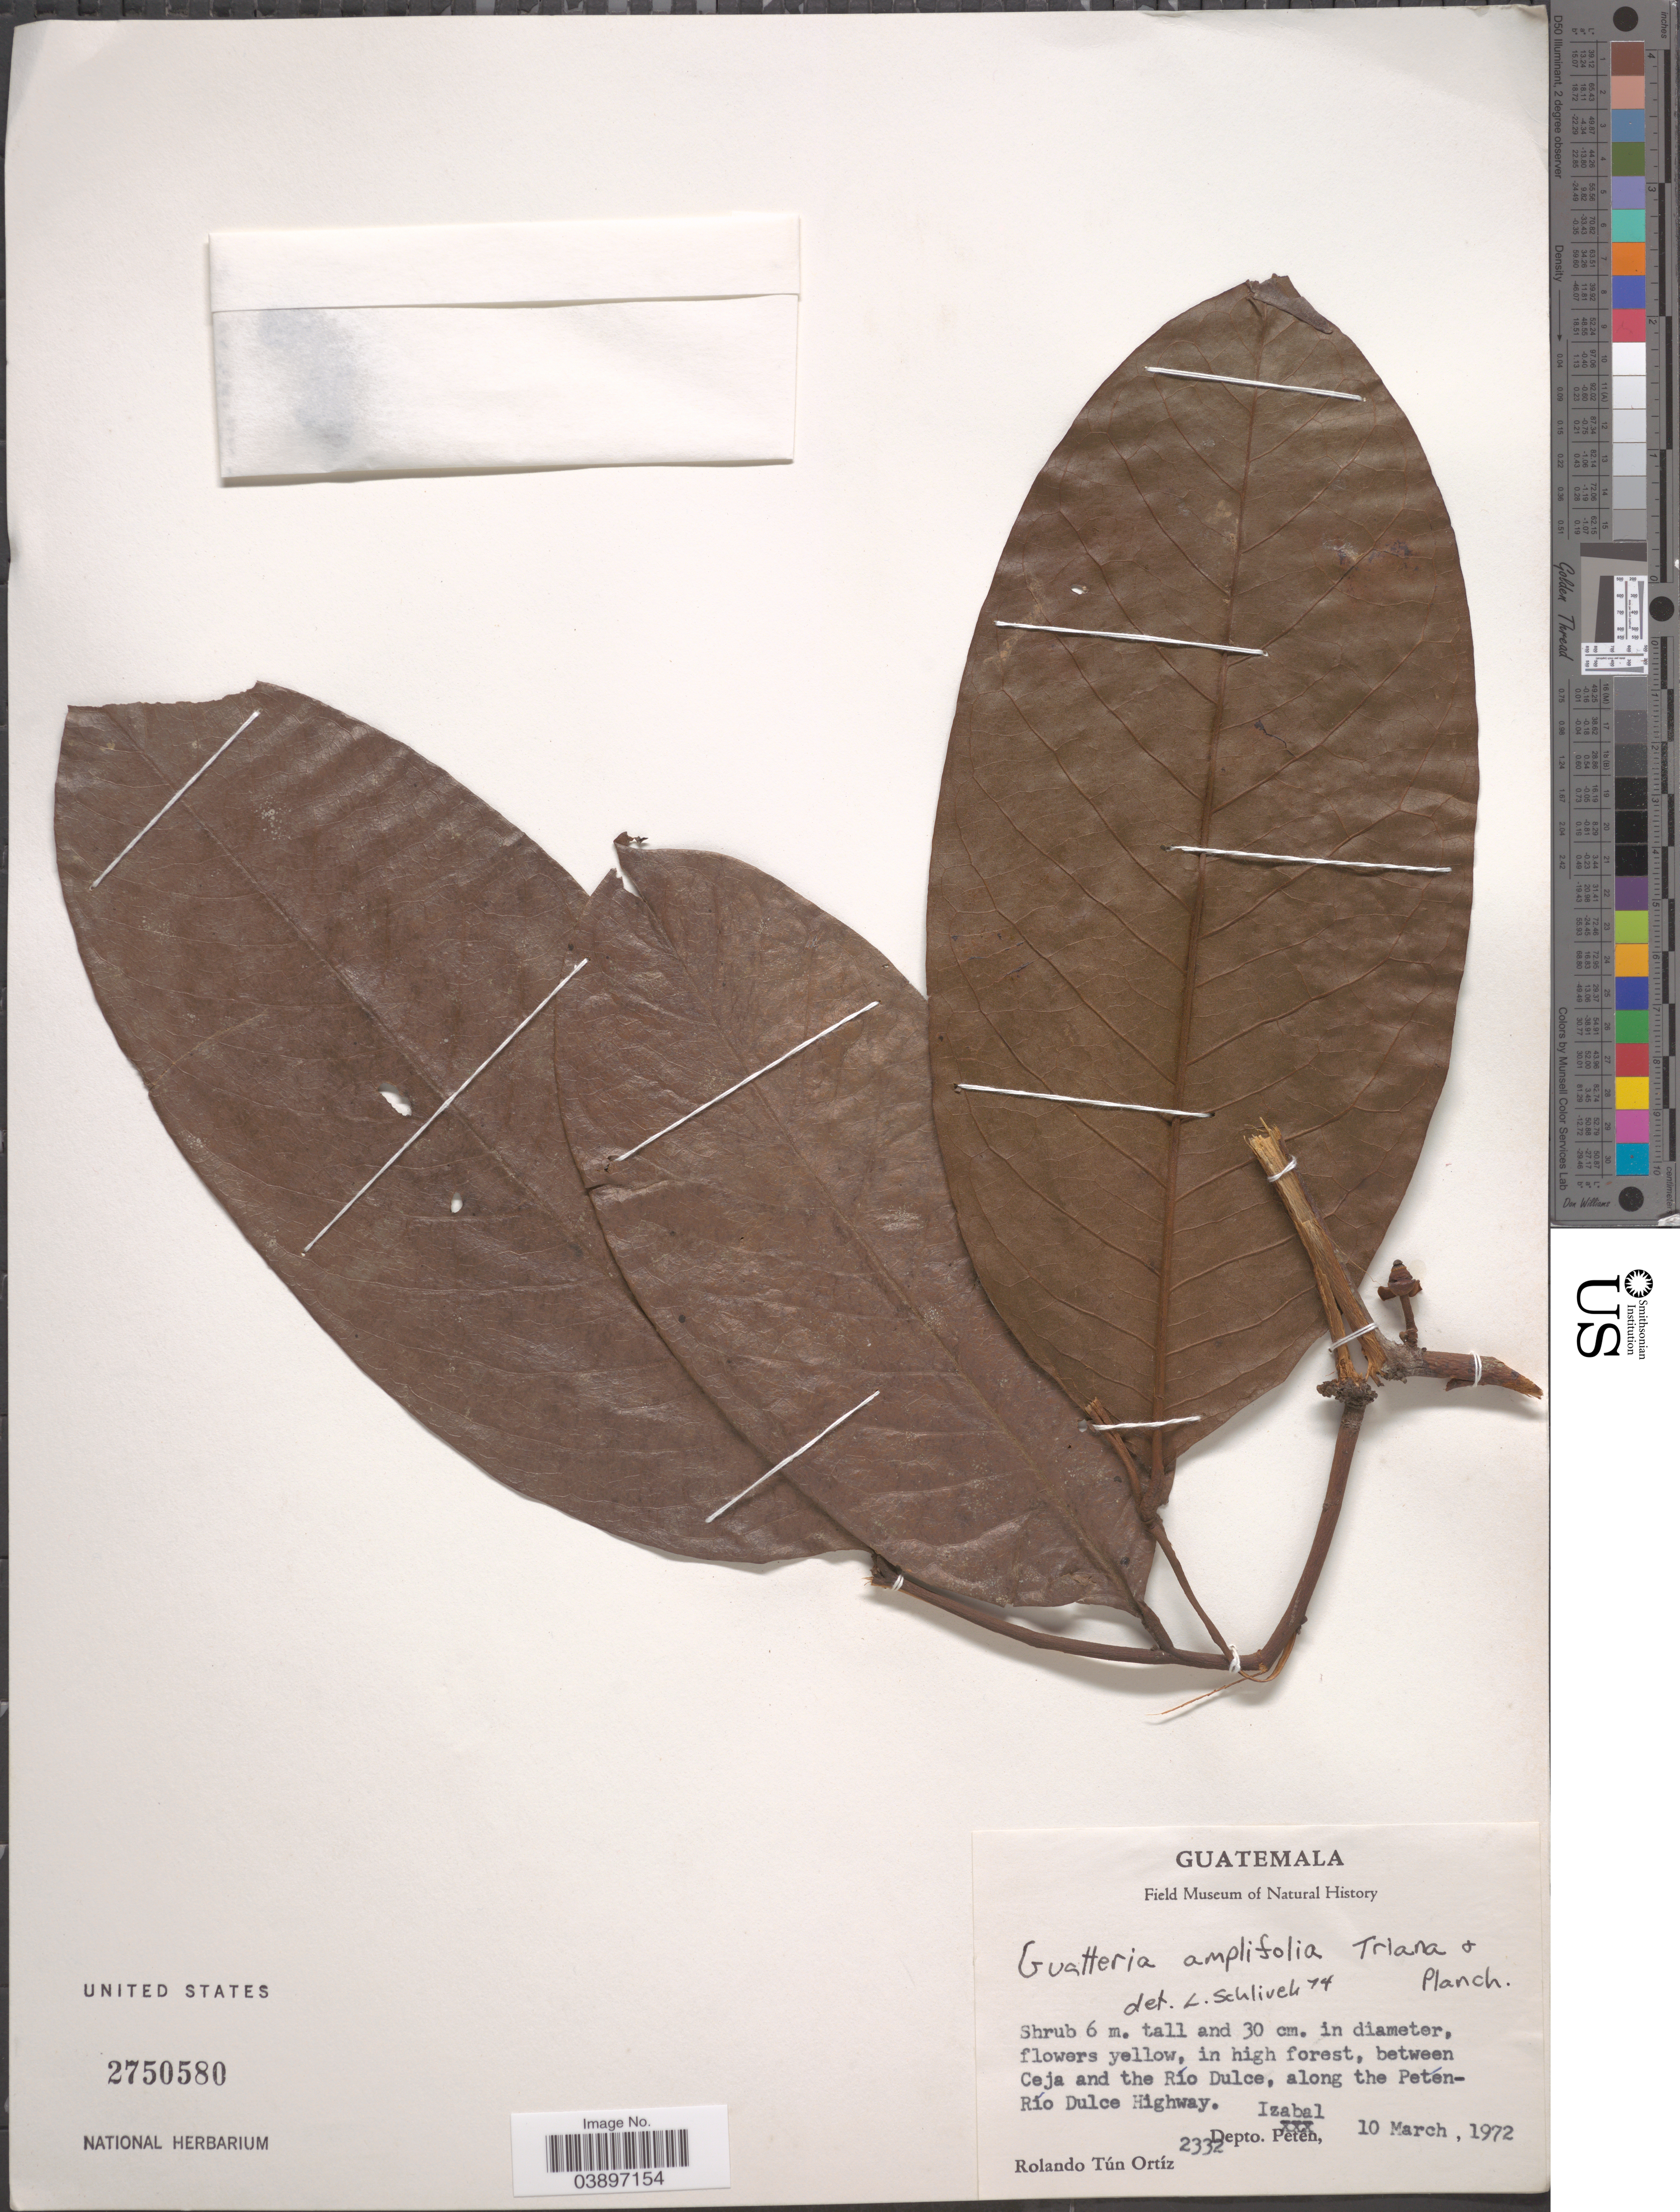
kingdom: Plantae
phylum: Tracheophyta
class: Magnoliopsida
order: Magnoliales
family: Annonaceae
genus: Guatteria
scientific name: Guatteria amplifolia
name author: Triana & Planch.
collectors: R. Ortiz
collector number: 2332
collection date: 1972-03-10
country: Guatemala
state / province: Izabal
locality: Between Ceja and the Río Dulce, along the Petén-Río Dulce Highway. Depto. Izabal.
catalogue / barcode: US 2750580